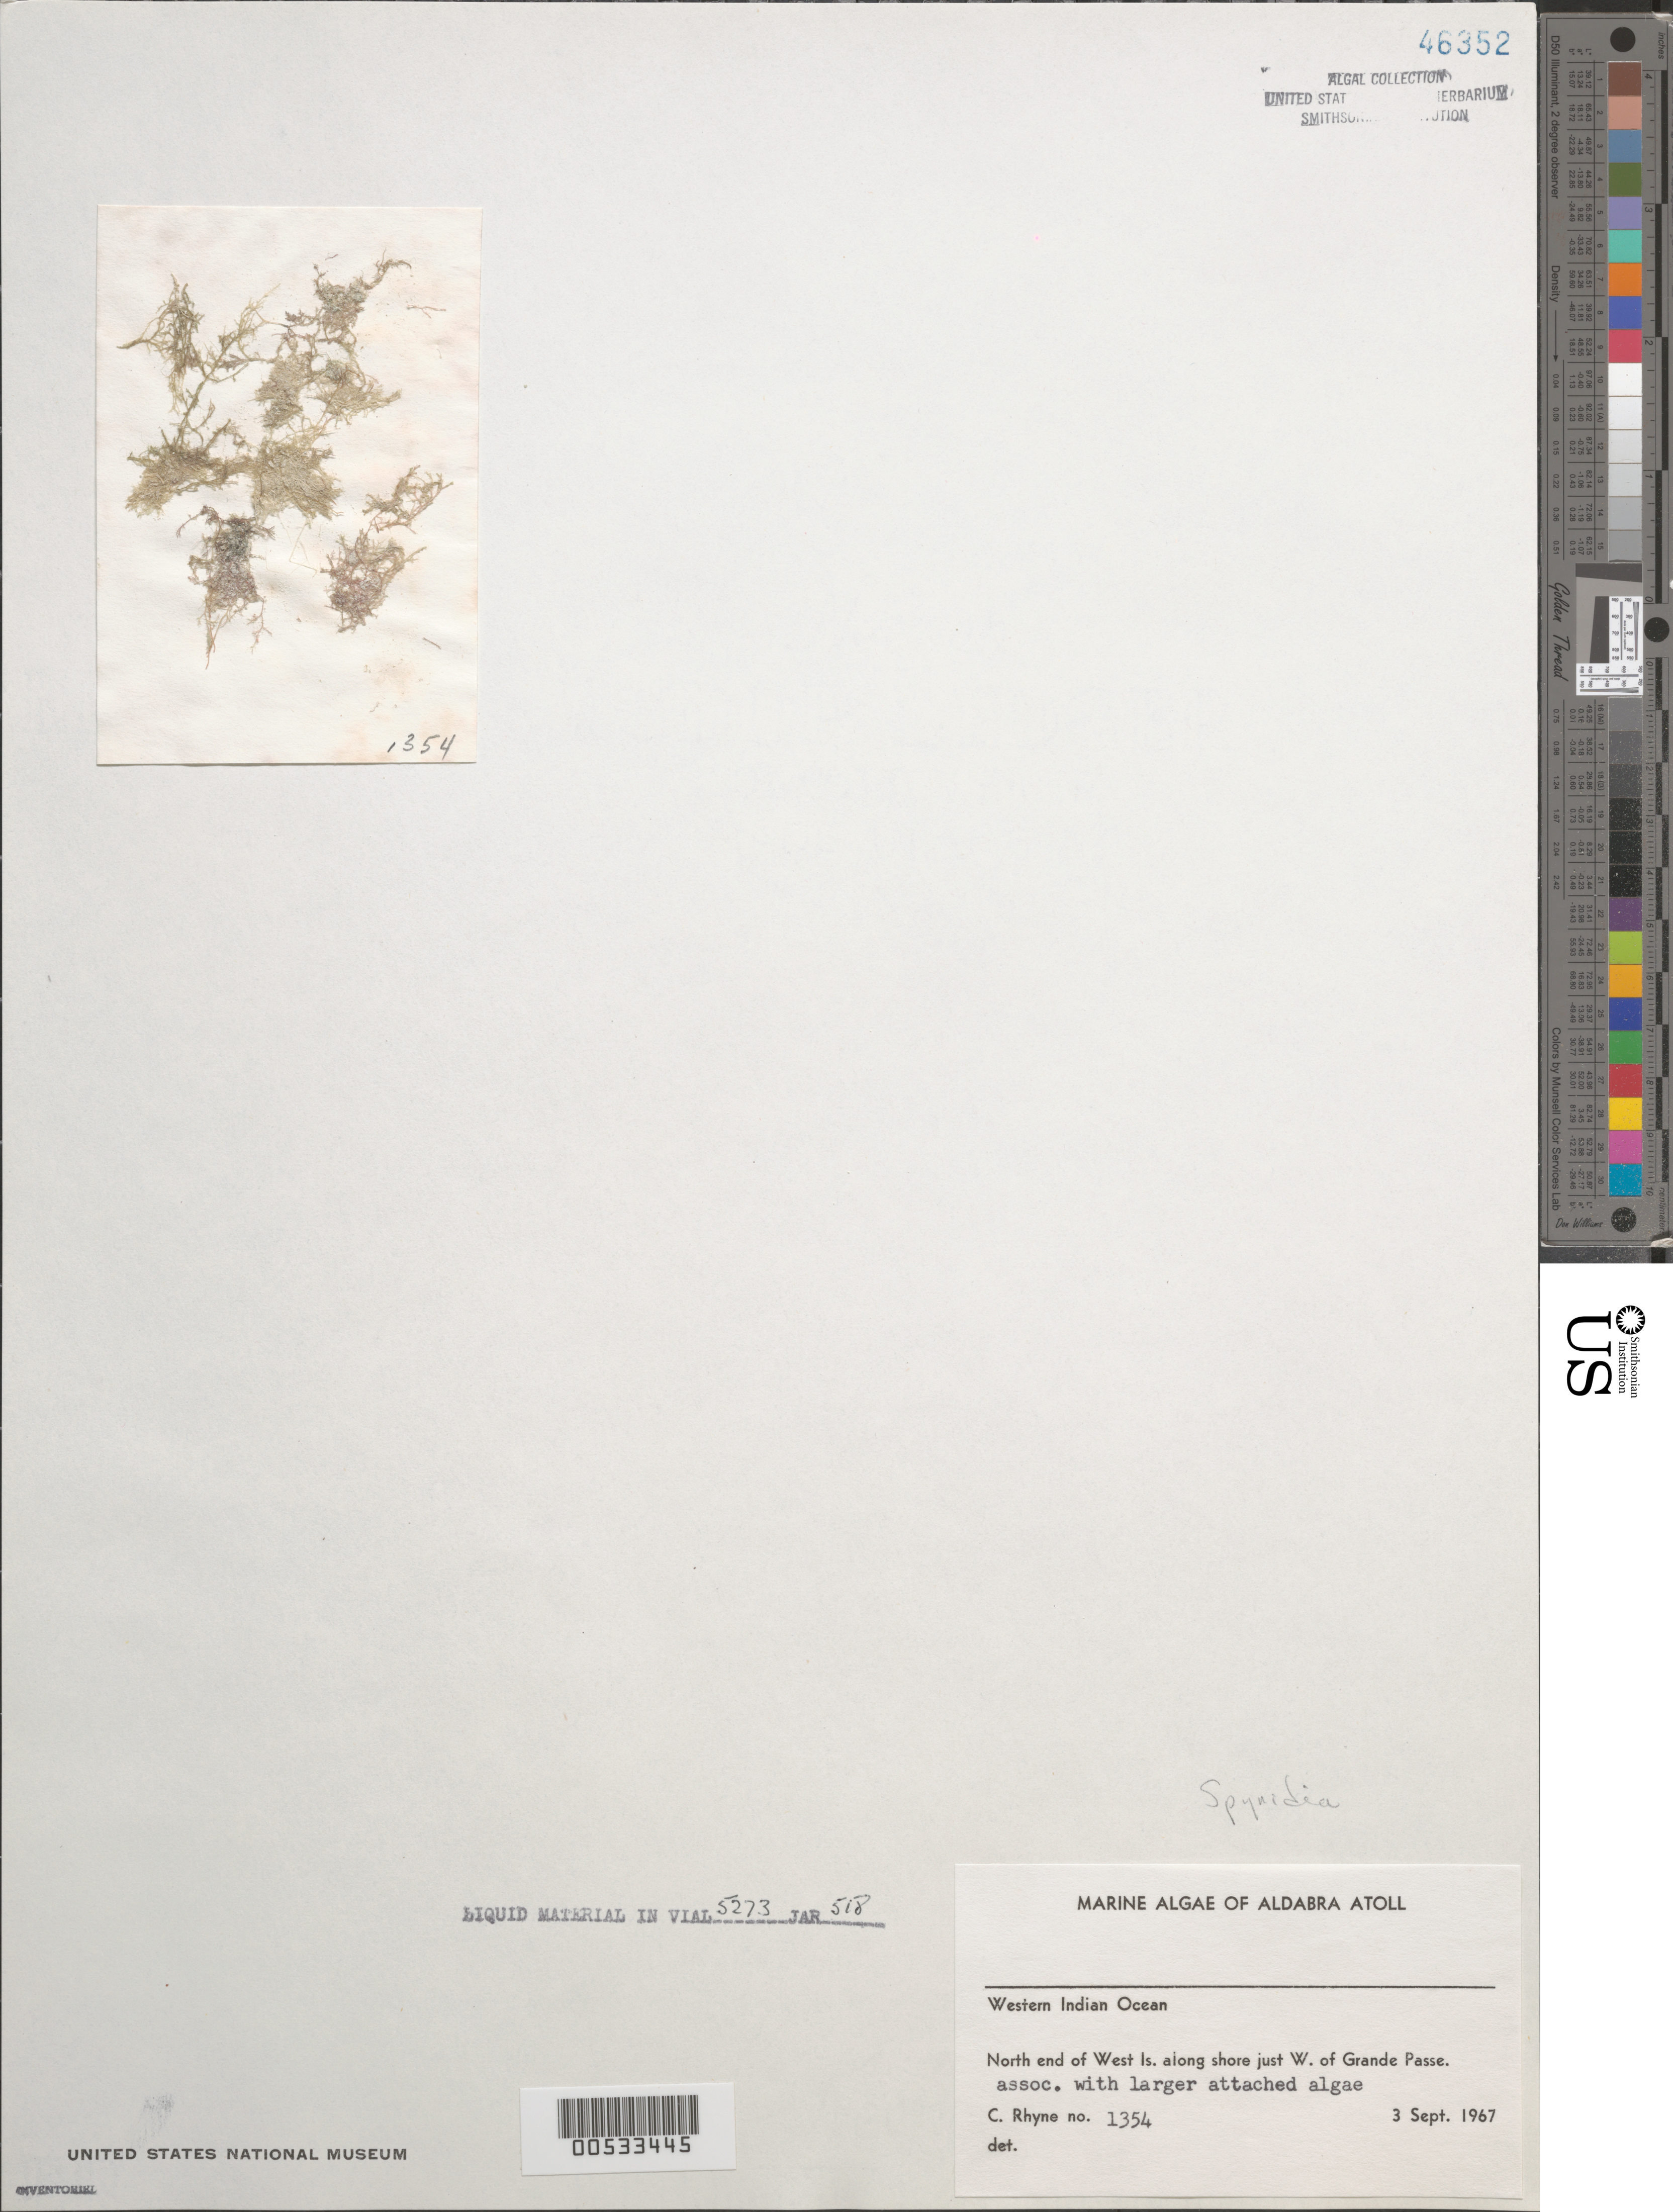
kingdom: Plantae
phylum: Rhodophyta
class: Florideophyceae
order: Ceramiales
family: Spyridiaceae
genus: Spyridia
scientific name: Spyridia sp.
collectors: C. Rhyne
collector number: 1354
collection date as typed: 03 Sep 1967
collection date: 1967-09-03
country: Seychelles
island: Aldabra Atoll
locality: West Islet, West of Grande Passe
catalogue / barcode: US 46352